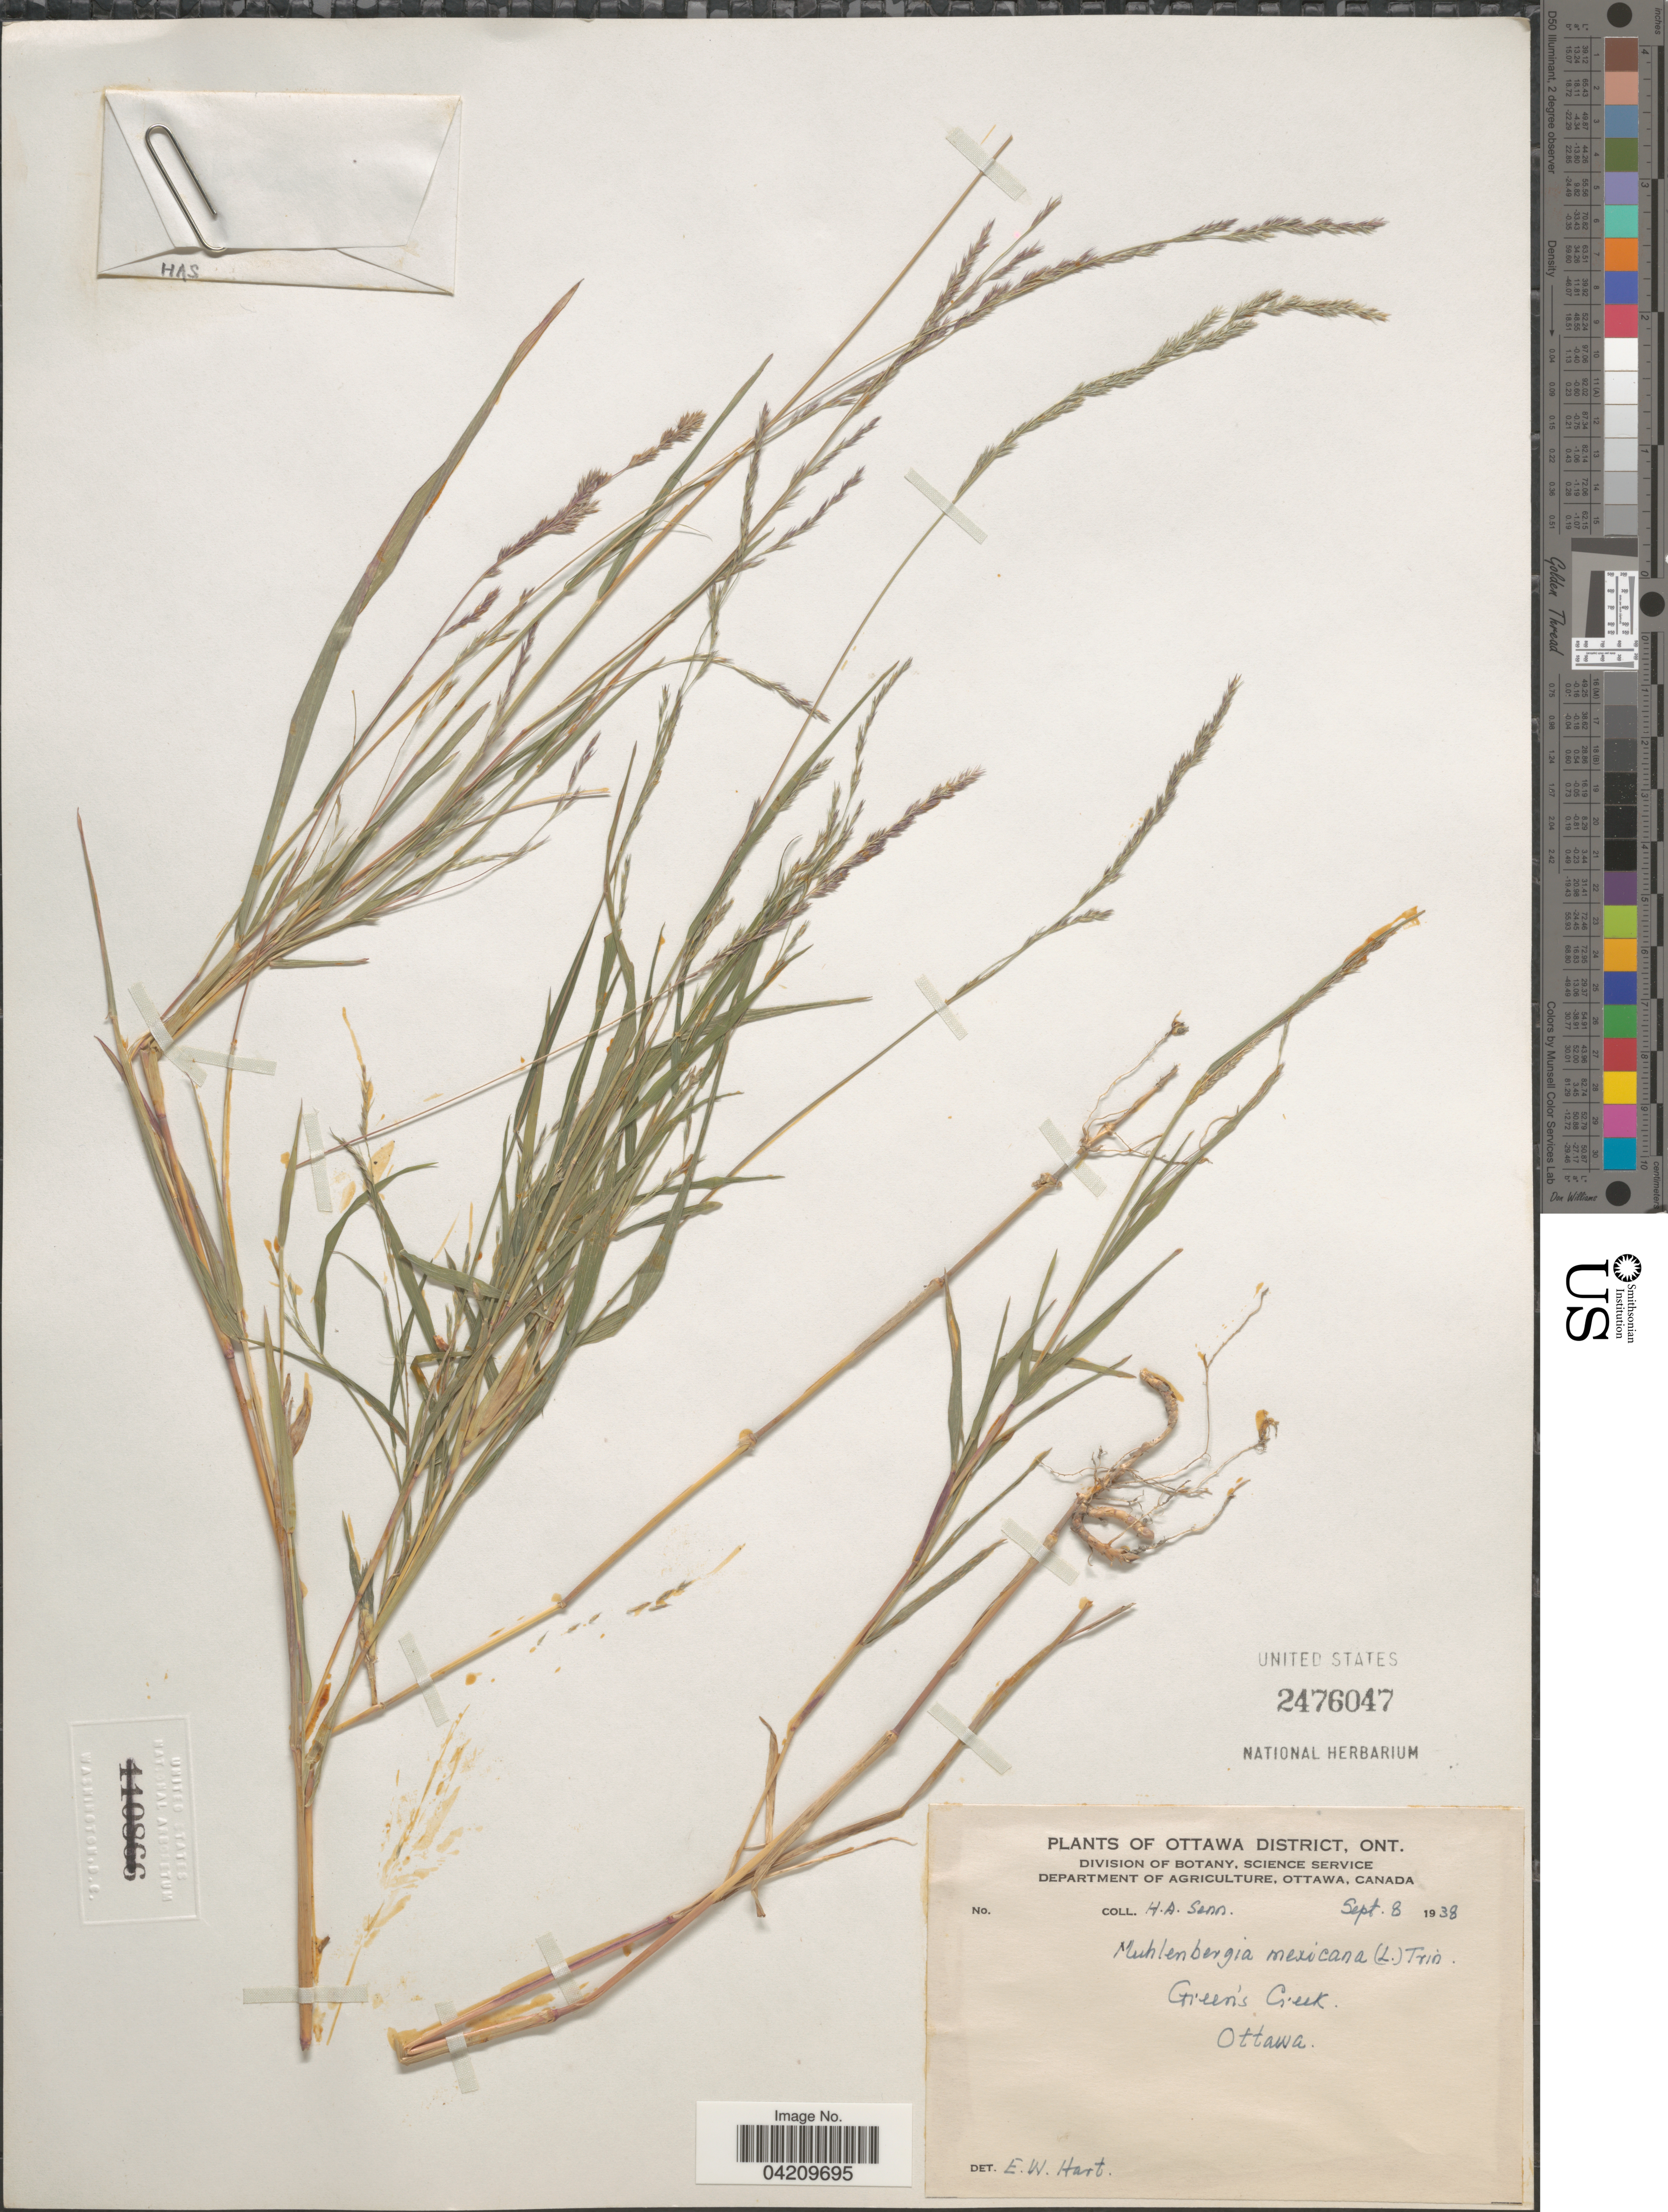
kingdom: Plantae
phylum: Tracheophyta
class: Liliopsida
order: Poales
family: Poaceae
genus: Muhlenbergia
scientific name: Muhlenbergia mexicana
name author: (L.) Trin.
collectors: H. Senn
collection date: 1938-09-08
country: Canada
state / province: Ontario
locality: Ottawa District. Green's Creek. Ottawa.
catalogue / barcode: US 2476047